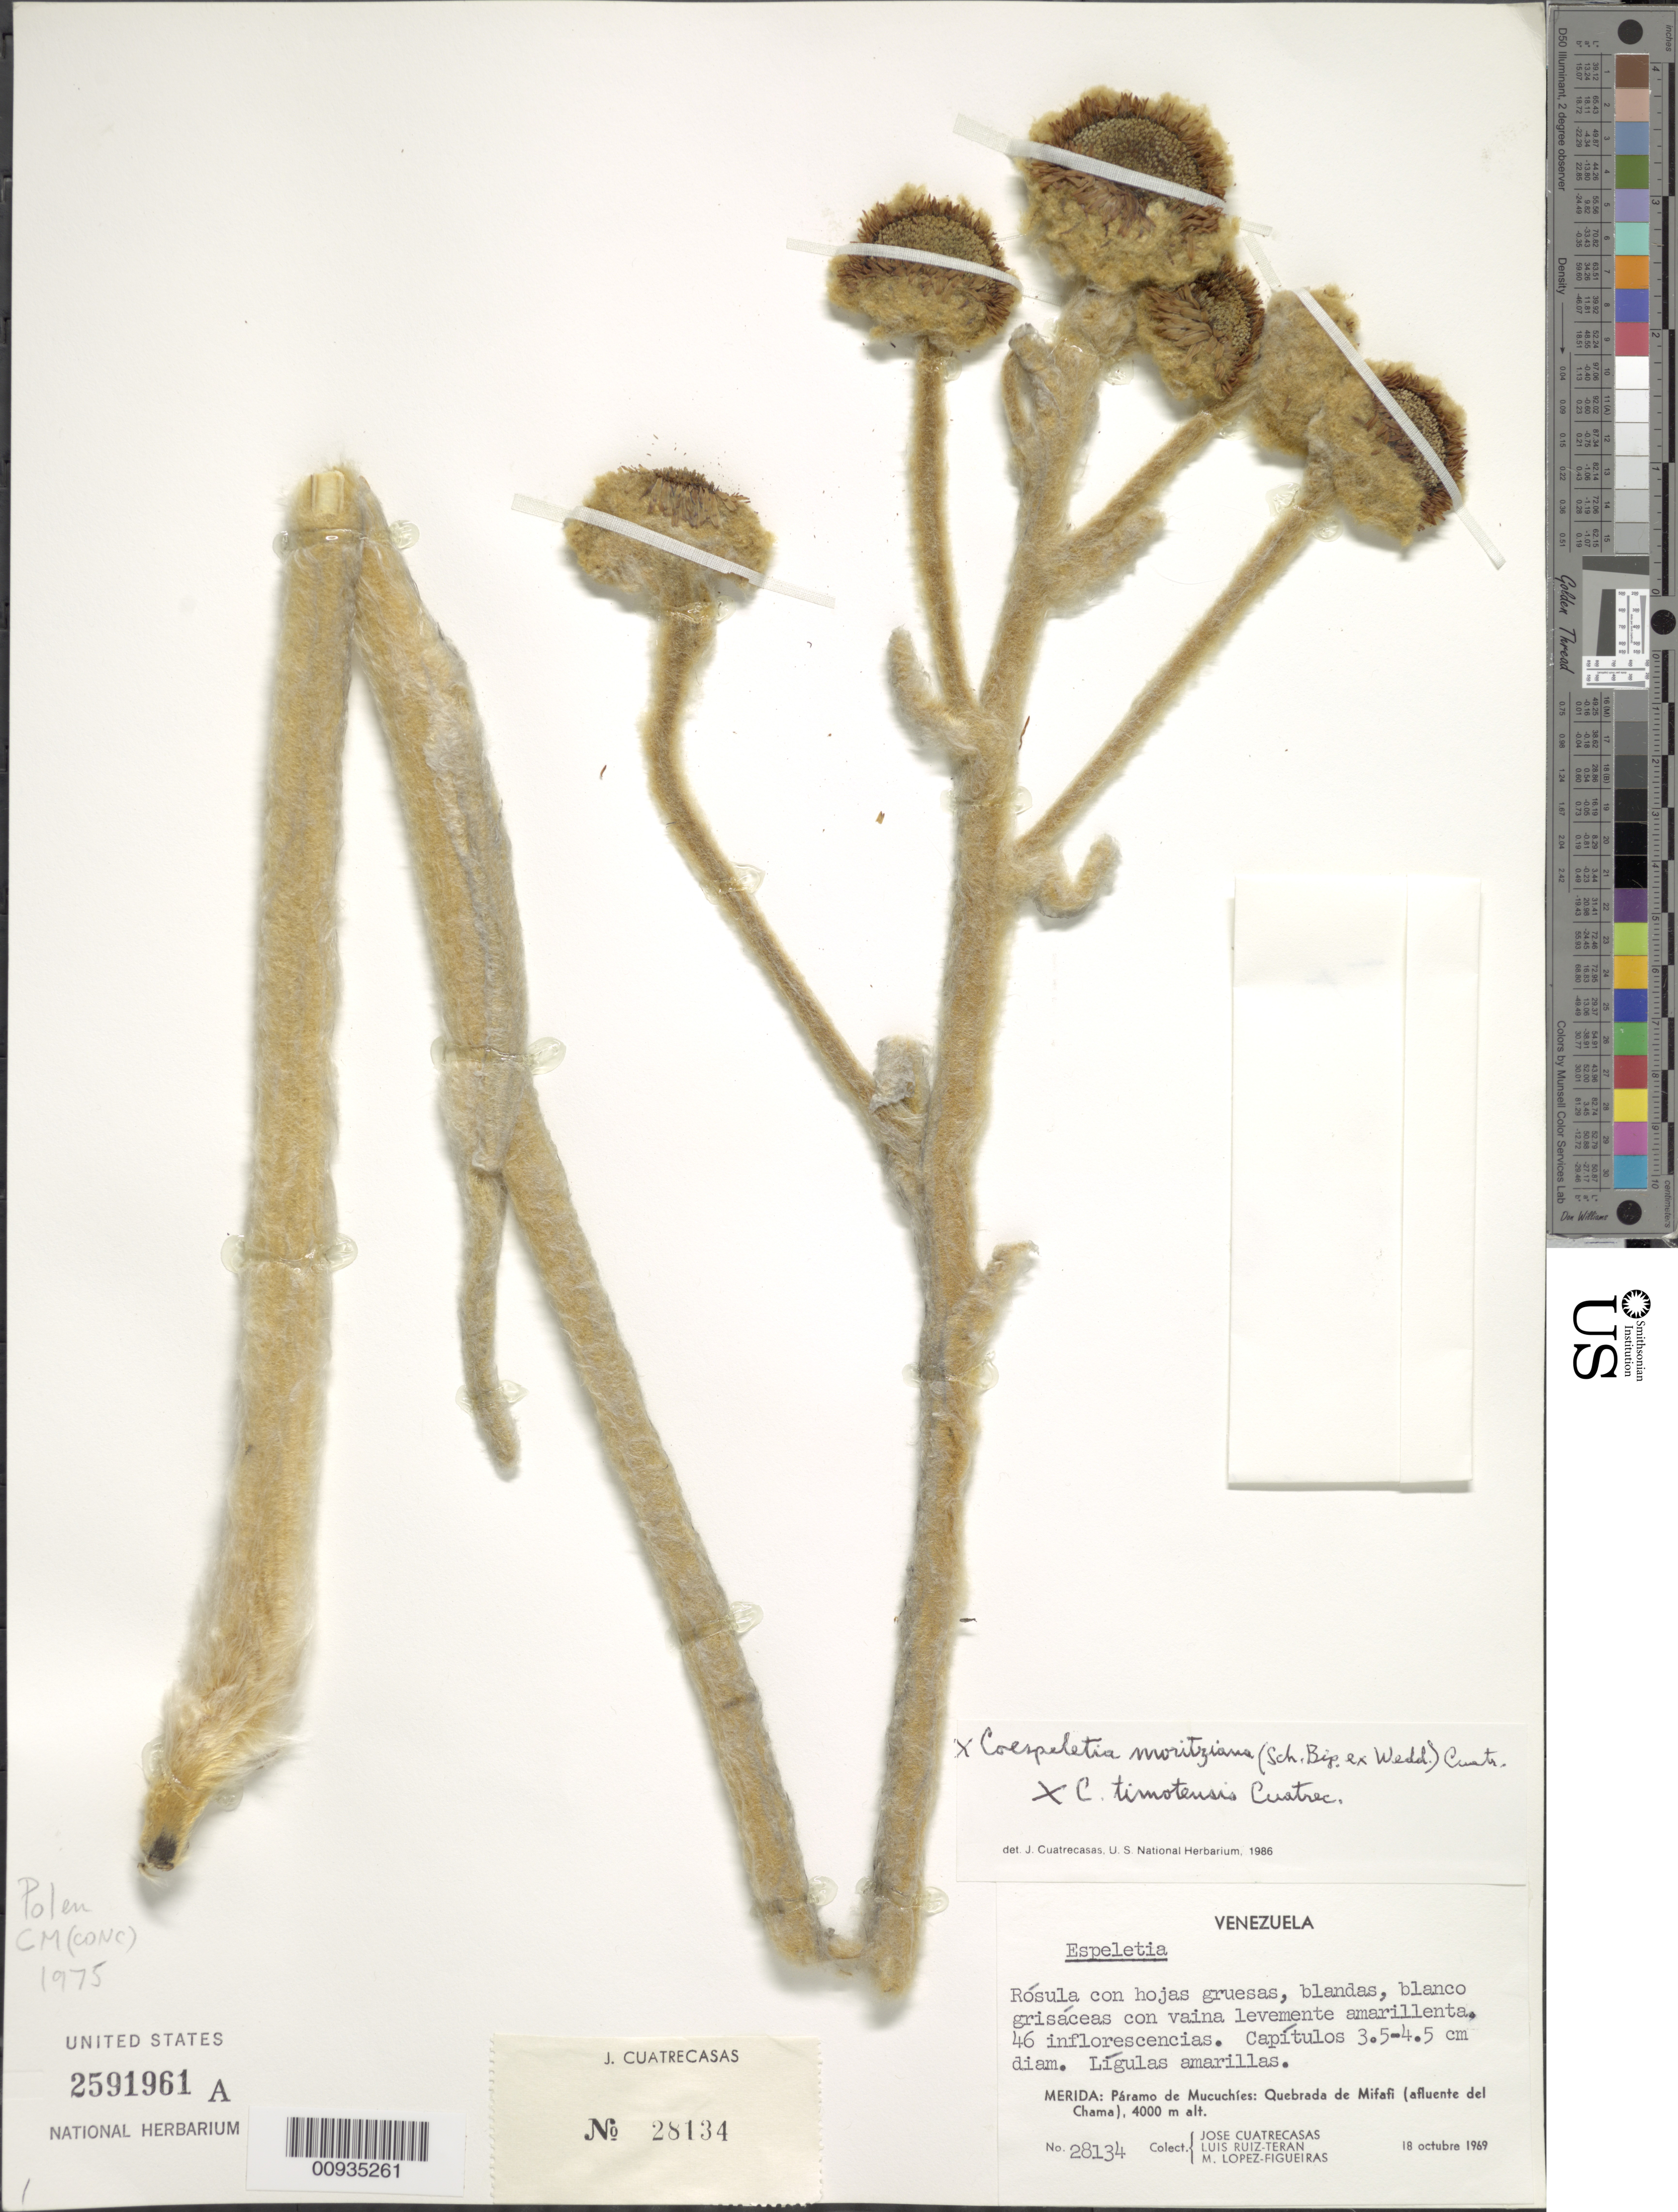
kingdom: Plantae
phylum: Tracheophyta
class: Magnoliopsida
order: Asterales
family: Asteraceae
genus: Coespeletia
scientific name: Coespeletia moritziana x C. timotensis (Cuatrec.) Cuatrec.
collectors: J. Cuatrecasas, L. E. Ruíz-Terán & M. López Figueiras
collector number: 28134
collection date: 1969-10-18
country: Venezuela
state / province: Mérida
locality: Páramo de Mucuchíes. Quebrada de Mifafi (afluente del Chama).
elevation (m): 4000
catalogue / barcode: US 2591961A